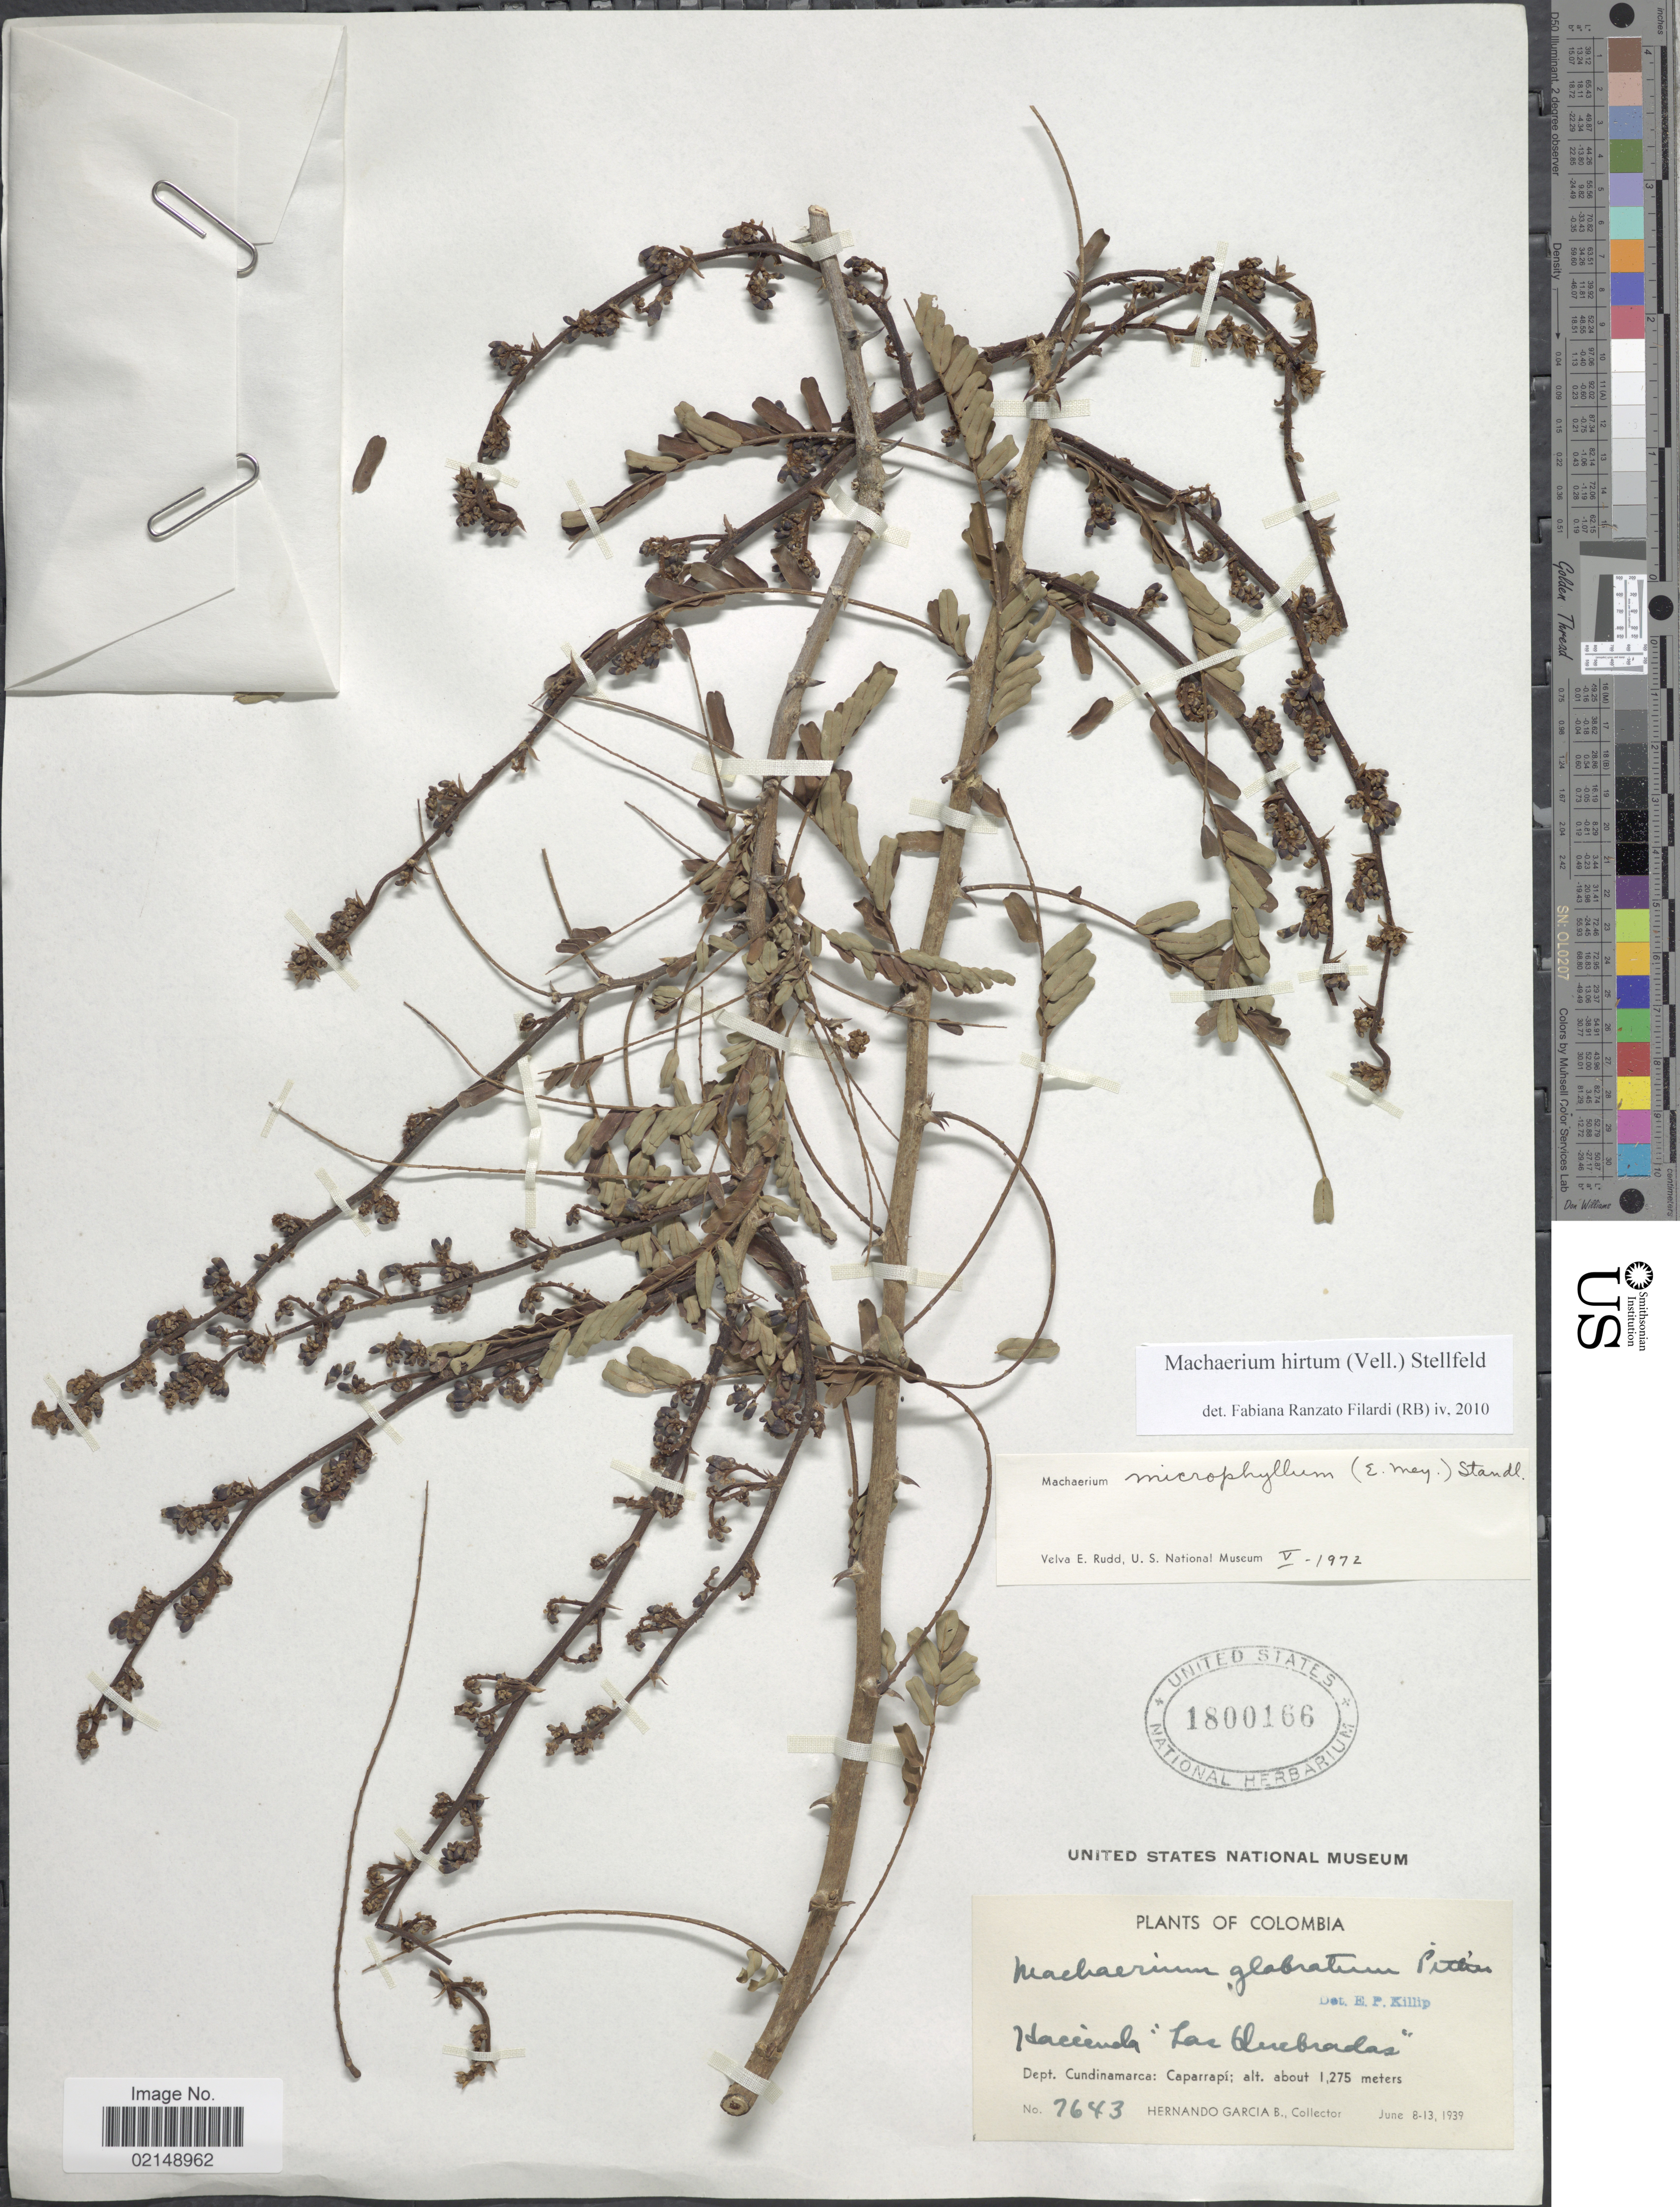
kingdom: Plantae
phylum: Tracheophyta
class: Magnoliopsida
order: Fabales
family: Fabaceae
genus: Machaerium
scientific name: Machaerium hirtum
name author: (Vell.) Stellfeld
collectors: H. García Barriga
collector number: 7643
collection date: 1939-06-08/1939-06-13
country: Colombia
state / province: Cundinamarca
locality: Hacienda "Las Quebradas". Caparrapi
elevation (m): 1275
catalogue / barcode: US 1800166